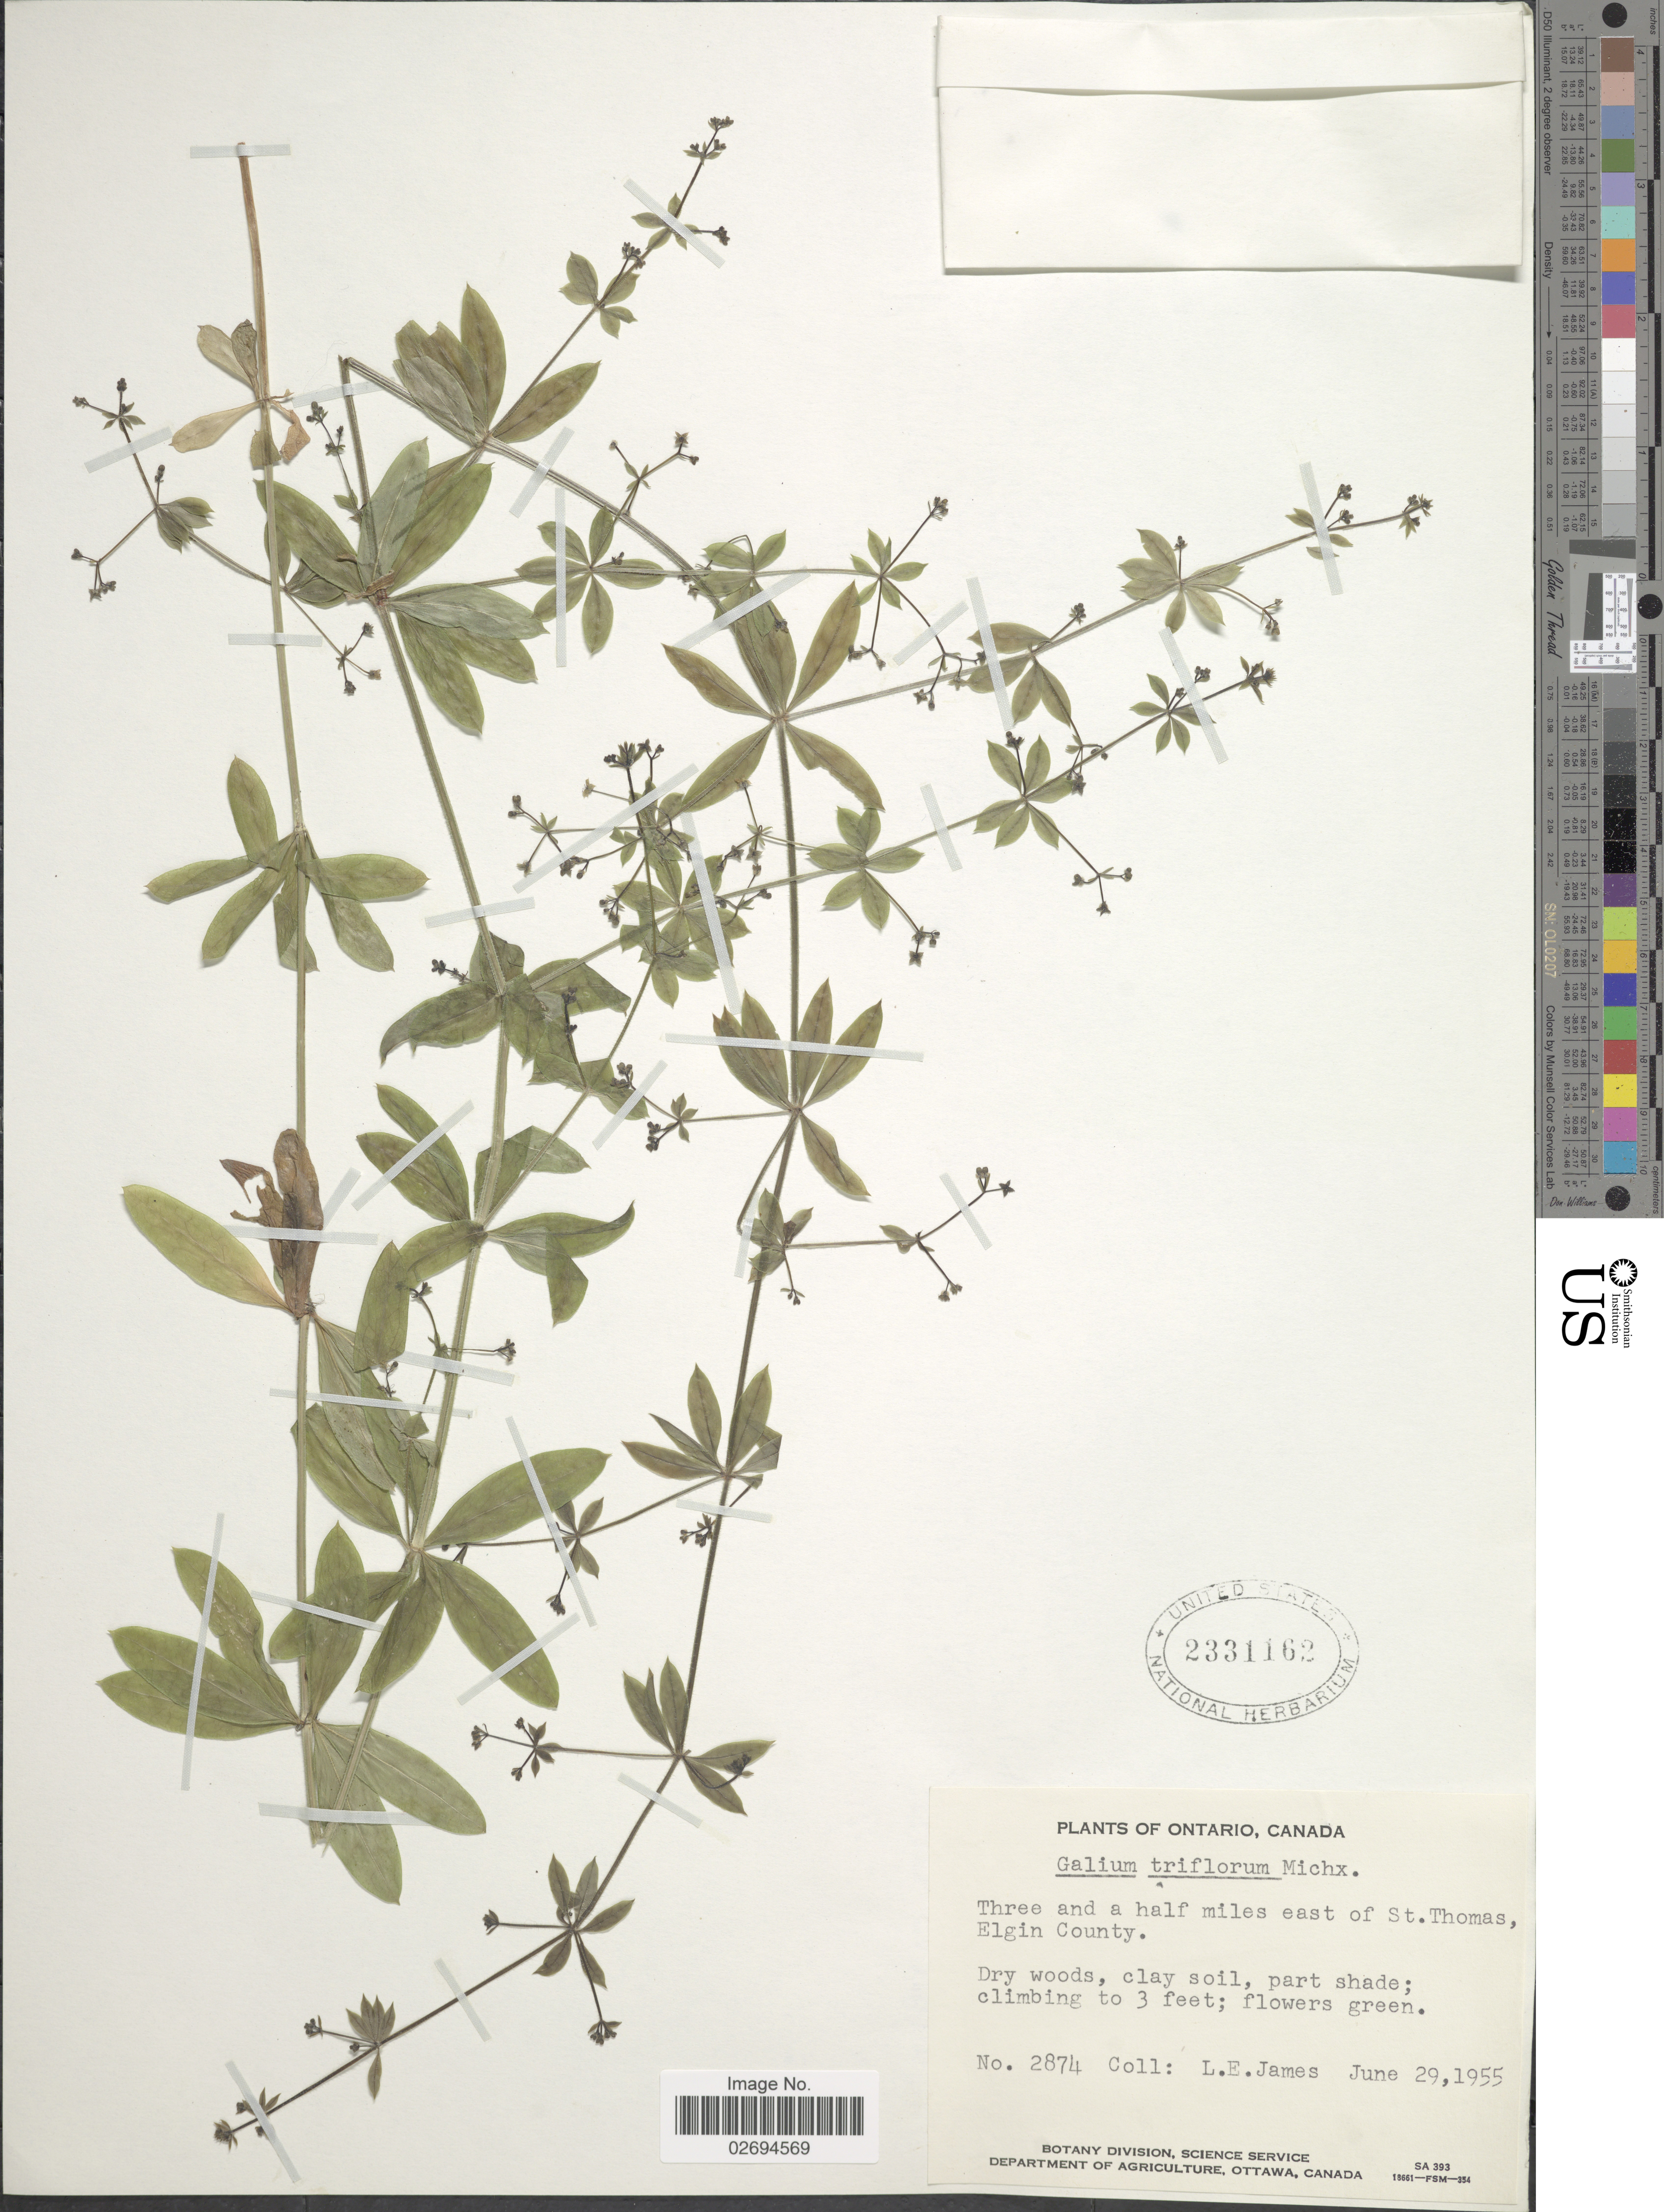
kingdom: Plantae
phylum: Tracheophyta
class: Magnoliopsida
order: Gentianales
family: Rubiaceae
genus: Galium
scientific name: Galium triflorum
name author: Michx.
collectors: L. E. James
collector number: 2874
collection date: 1955-06-29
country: Canada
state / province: Ontario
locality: Three and a half miles east of St. Thomas, Elgin County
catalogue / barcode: US 2331162